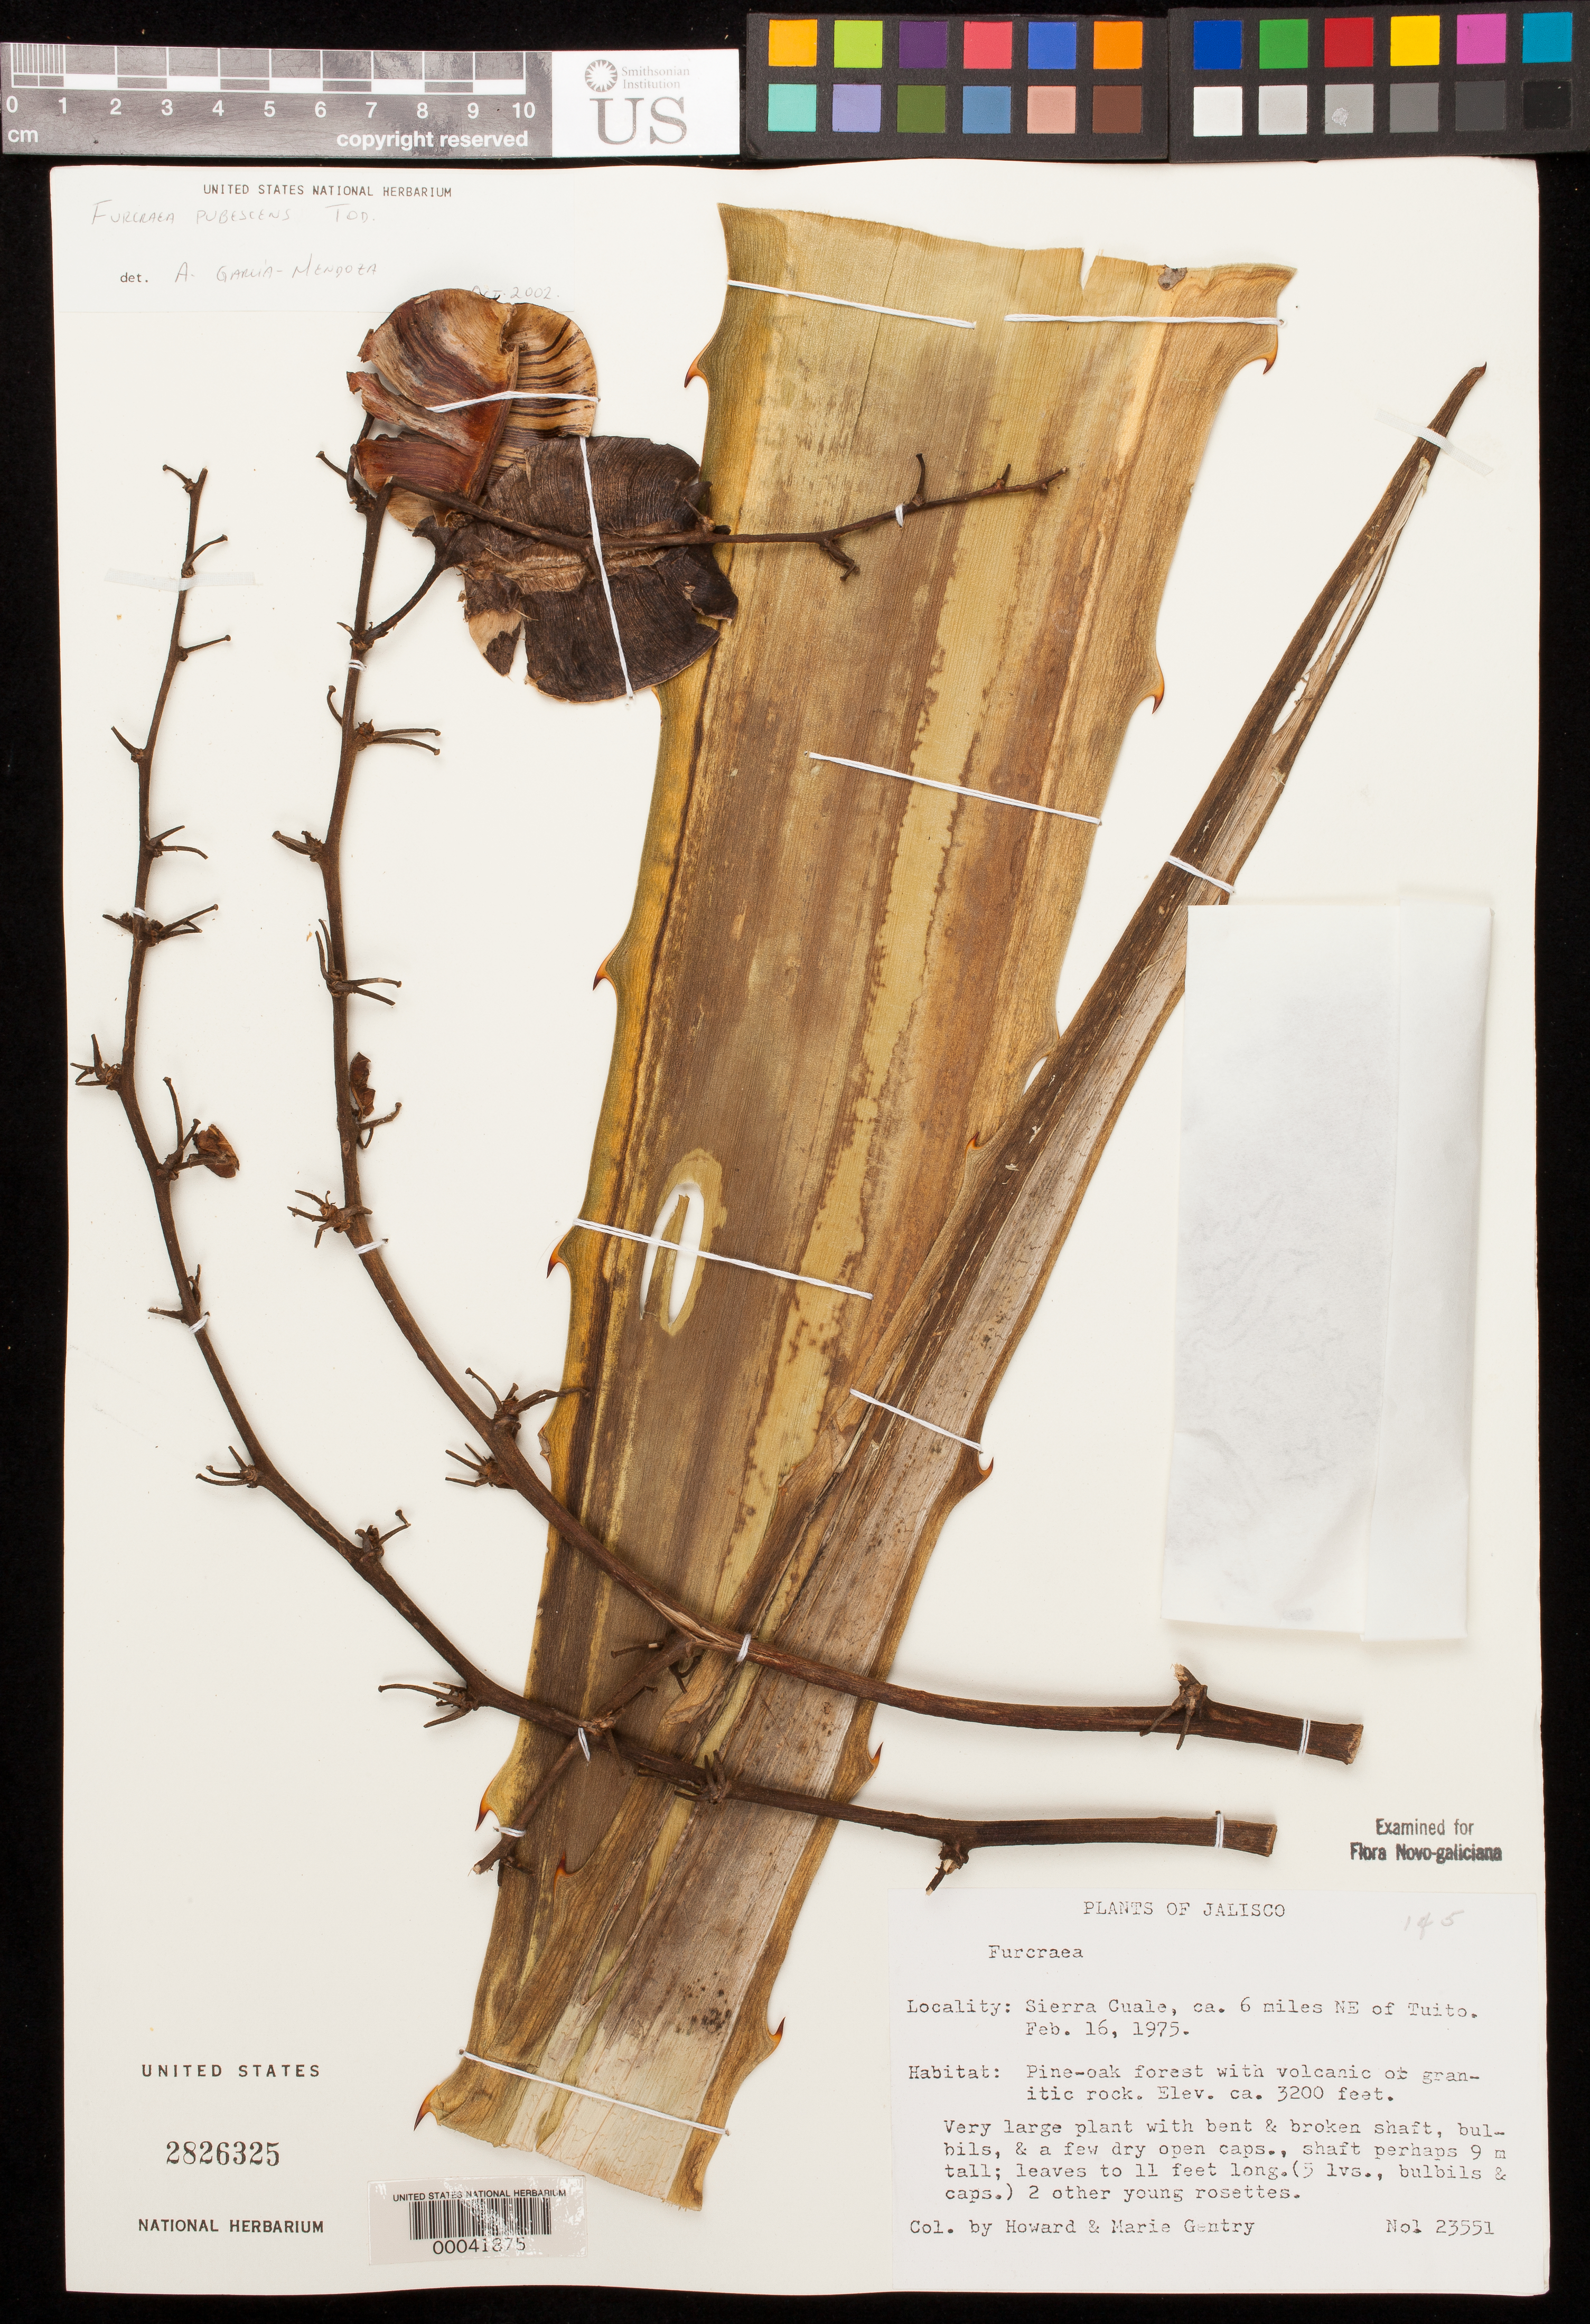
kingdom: Plantae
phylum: Tracheophyta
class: Liliopsida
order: Asparagales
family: Asparagaceae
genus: Furcraea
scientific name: Furcraea pubescens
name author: Tod.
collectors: H. S. Gentry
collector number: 23551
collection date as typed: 16 Feb 1975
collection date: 1975-02-16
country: Mexico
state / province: Jalisco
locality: Sierra Cuale, ca 5 mi NE of Tuito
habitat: Pine-oak forest with volcanic or granitic rock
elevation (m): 914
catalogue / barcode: US 2826325